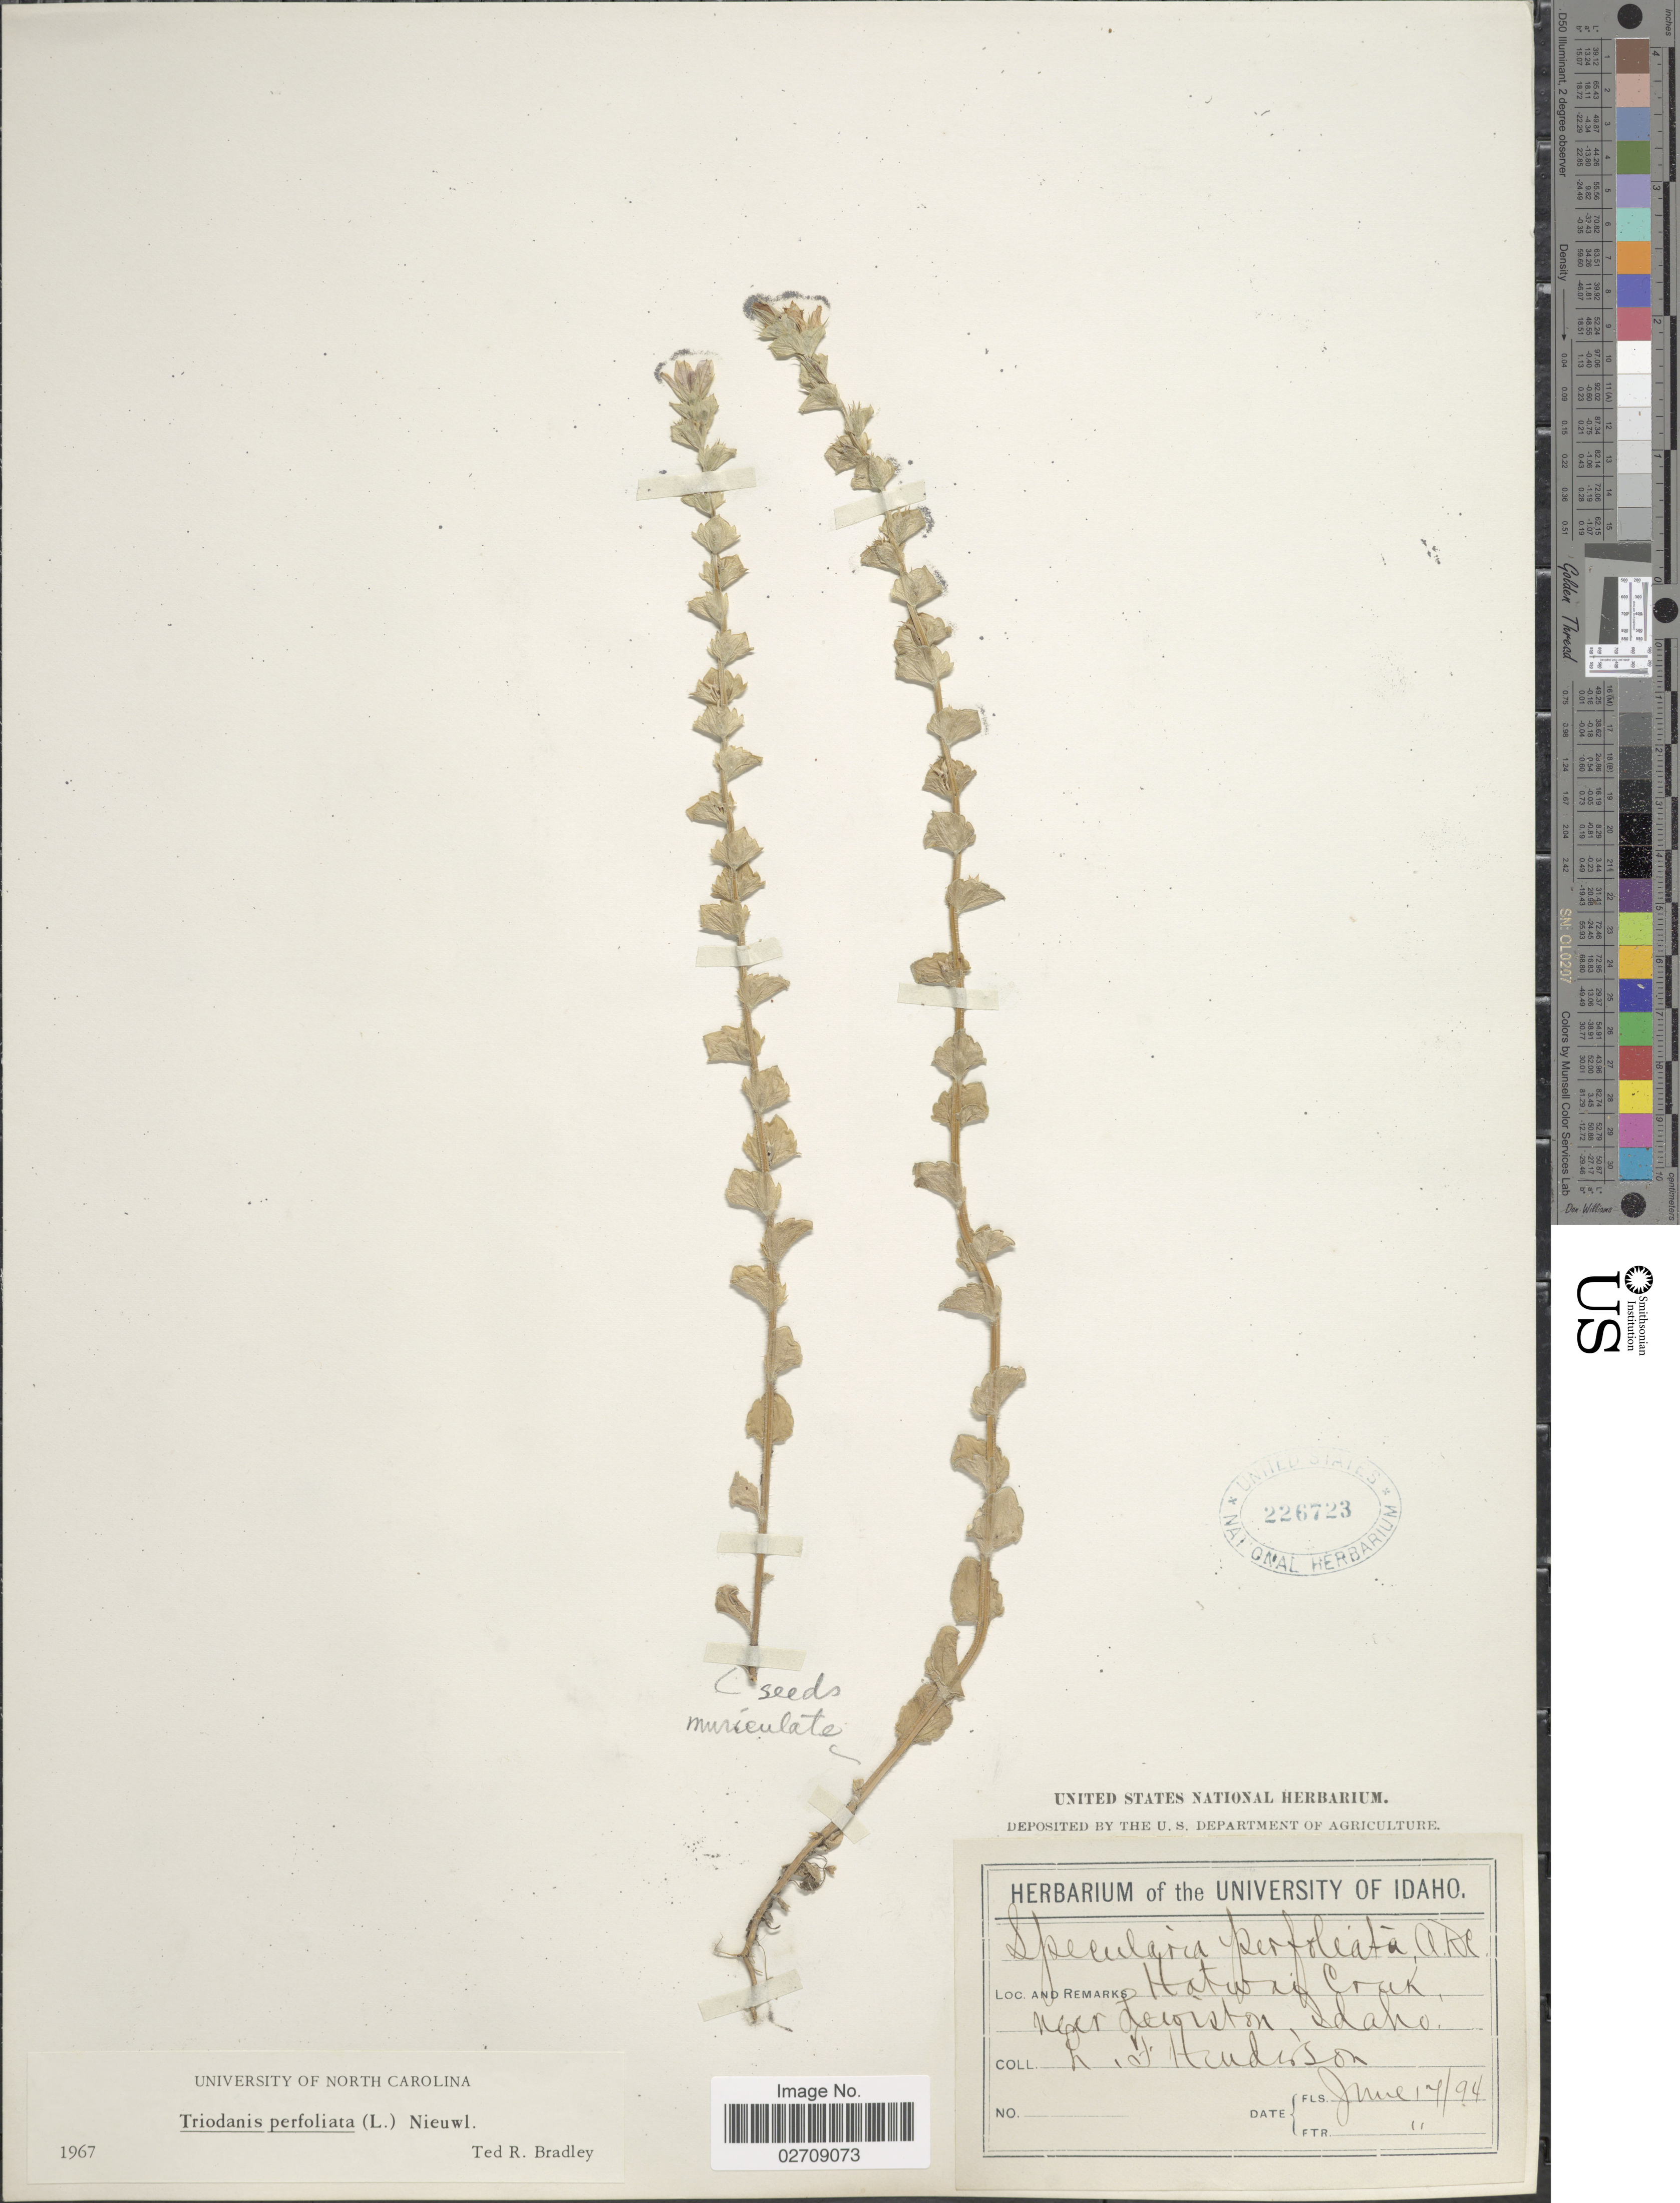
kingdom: Plantae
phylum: Tracheophyta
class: Magnoliopsida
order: Asterales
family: Campanulaceae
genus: Triodanis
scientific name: Triodanis perfoliata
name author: (L.) Nieuwl.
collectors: L. Henderson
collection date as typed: Transcribed d/m/y: 17/6/94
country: United States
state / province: Idaho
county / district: Clearwater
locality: Hatwai Creek, near Lewiston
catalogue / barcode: US 226723